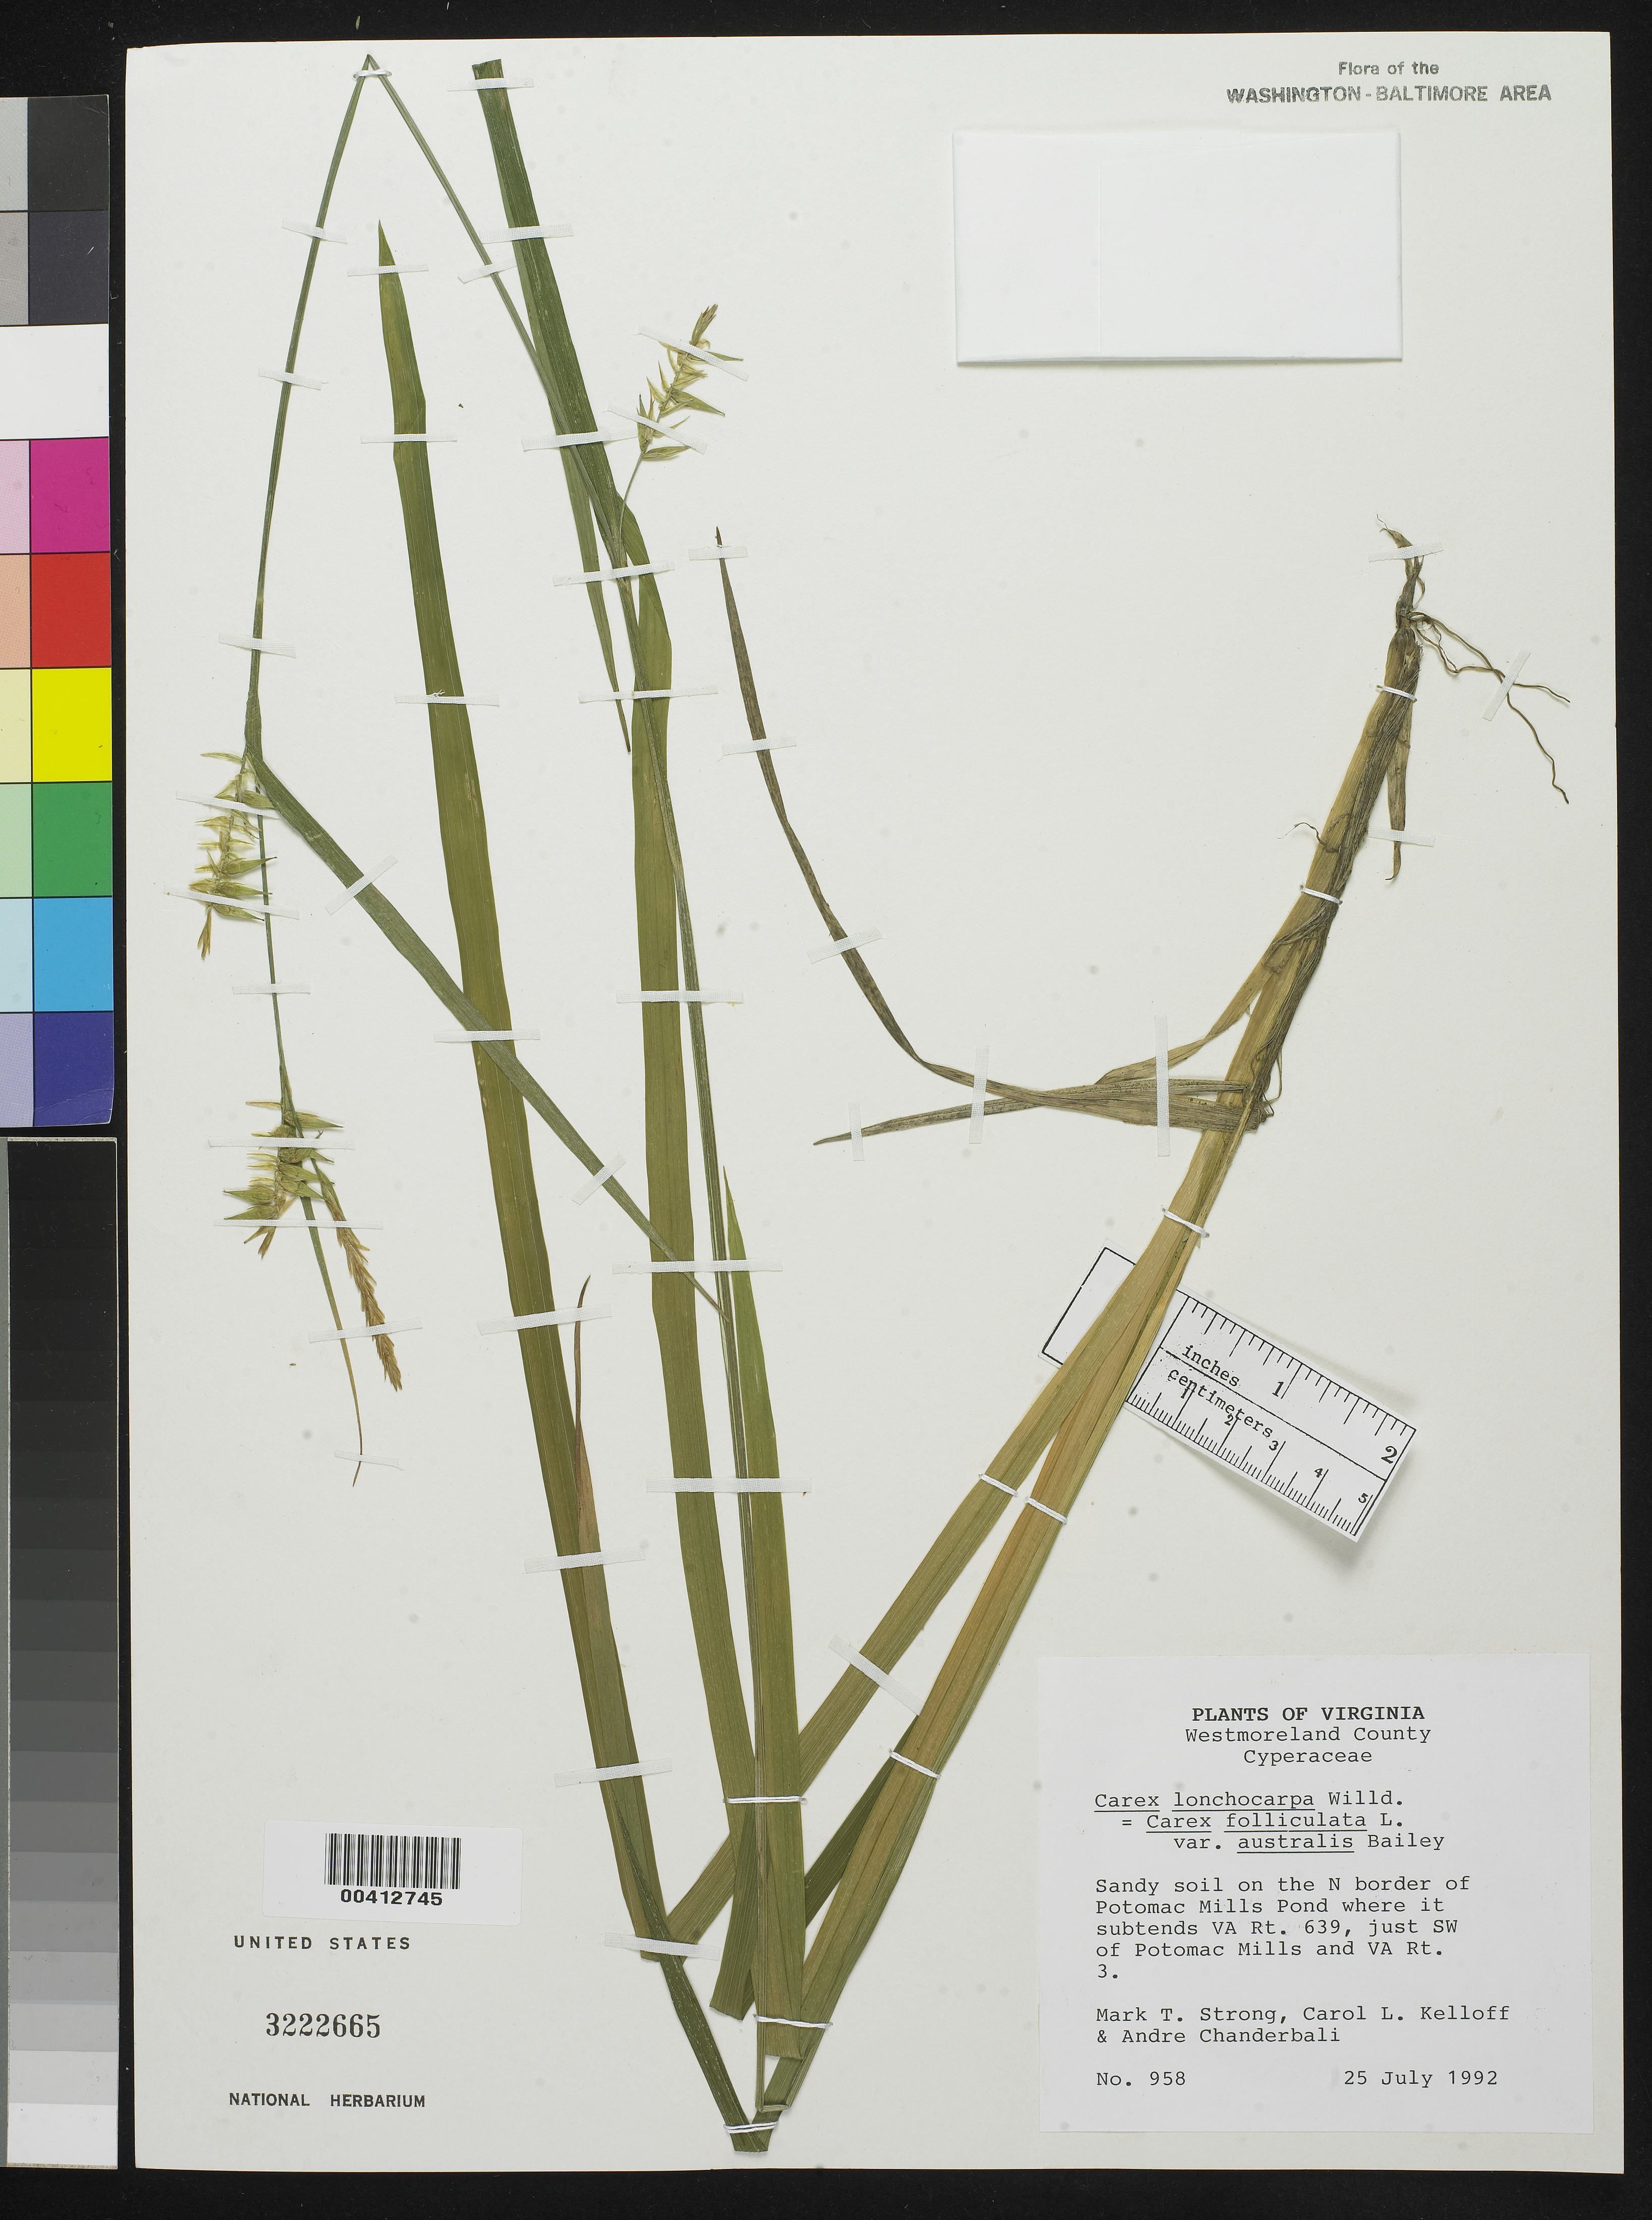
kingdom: Plantae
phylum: Tracheophyta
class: Liliopsida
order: Poales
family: Cyperaceae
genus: Carex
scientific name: Carex lonchocarpa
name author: Willd. ex Spreng.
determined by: Strong, Mark T., (BOT), Smithsonian Institution - National Museum of Natural History (UNITED STATES)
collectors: M. T. Strong, C. L. Kelloff & A. S. Chanderbali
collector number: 958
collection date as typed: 25 Jul 1992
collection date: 1992-07-25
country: United States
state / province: Virginia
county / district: Westmoreland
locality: SW of Potomac Mills and Rt. 3, N border of Potomac Mills Pond near VA Rt. 639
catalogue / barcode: US 3222665